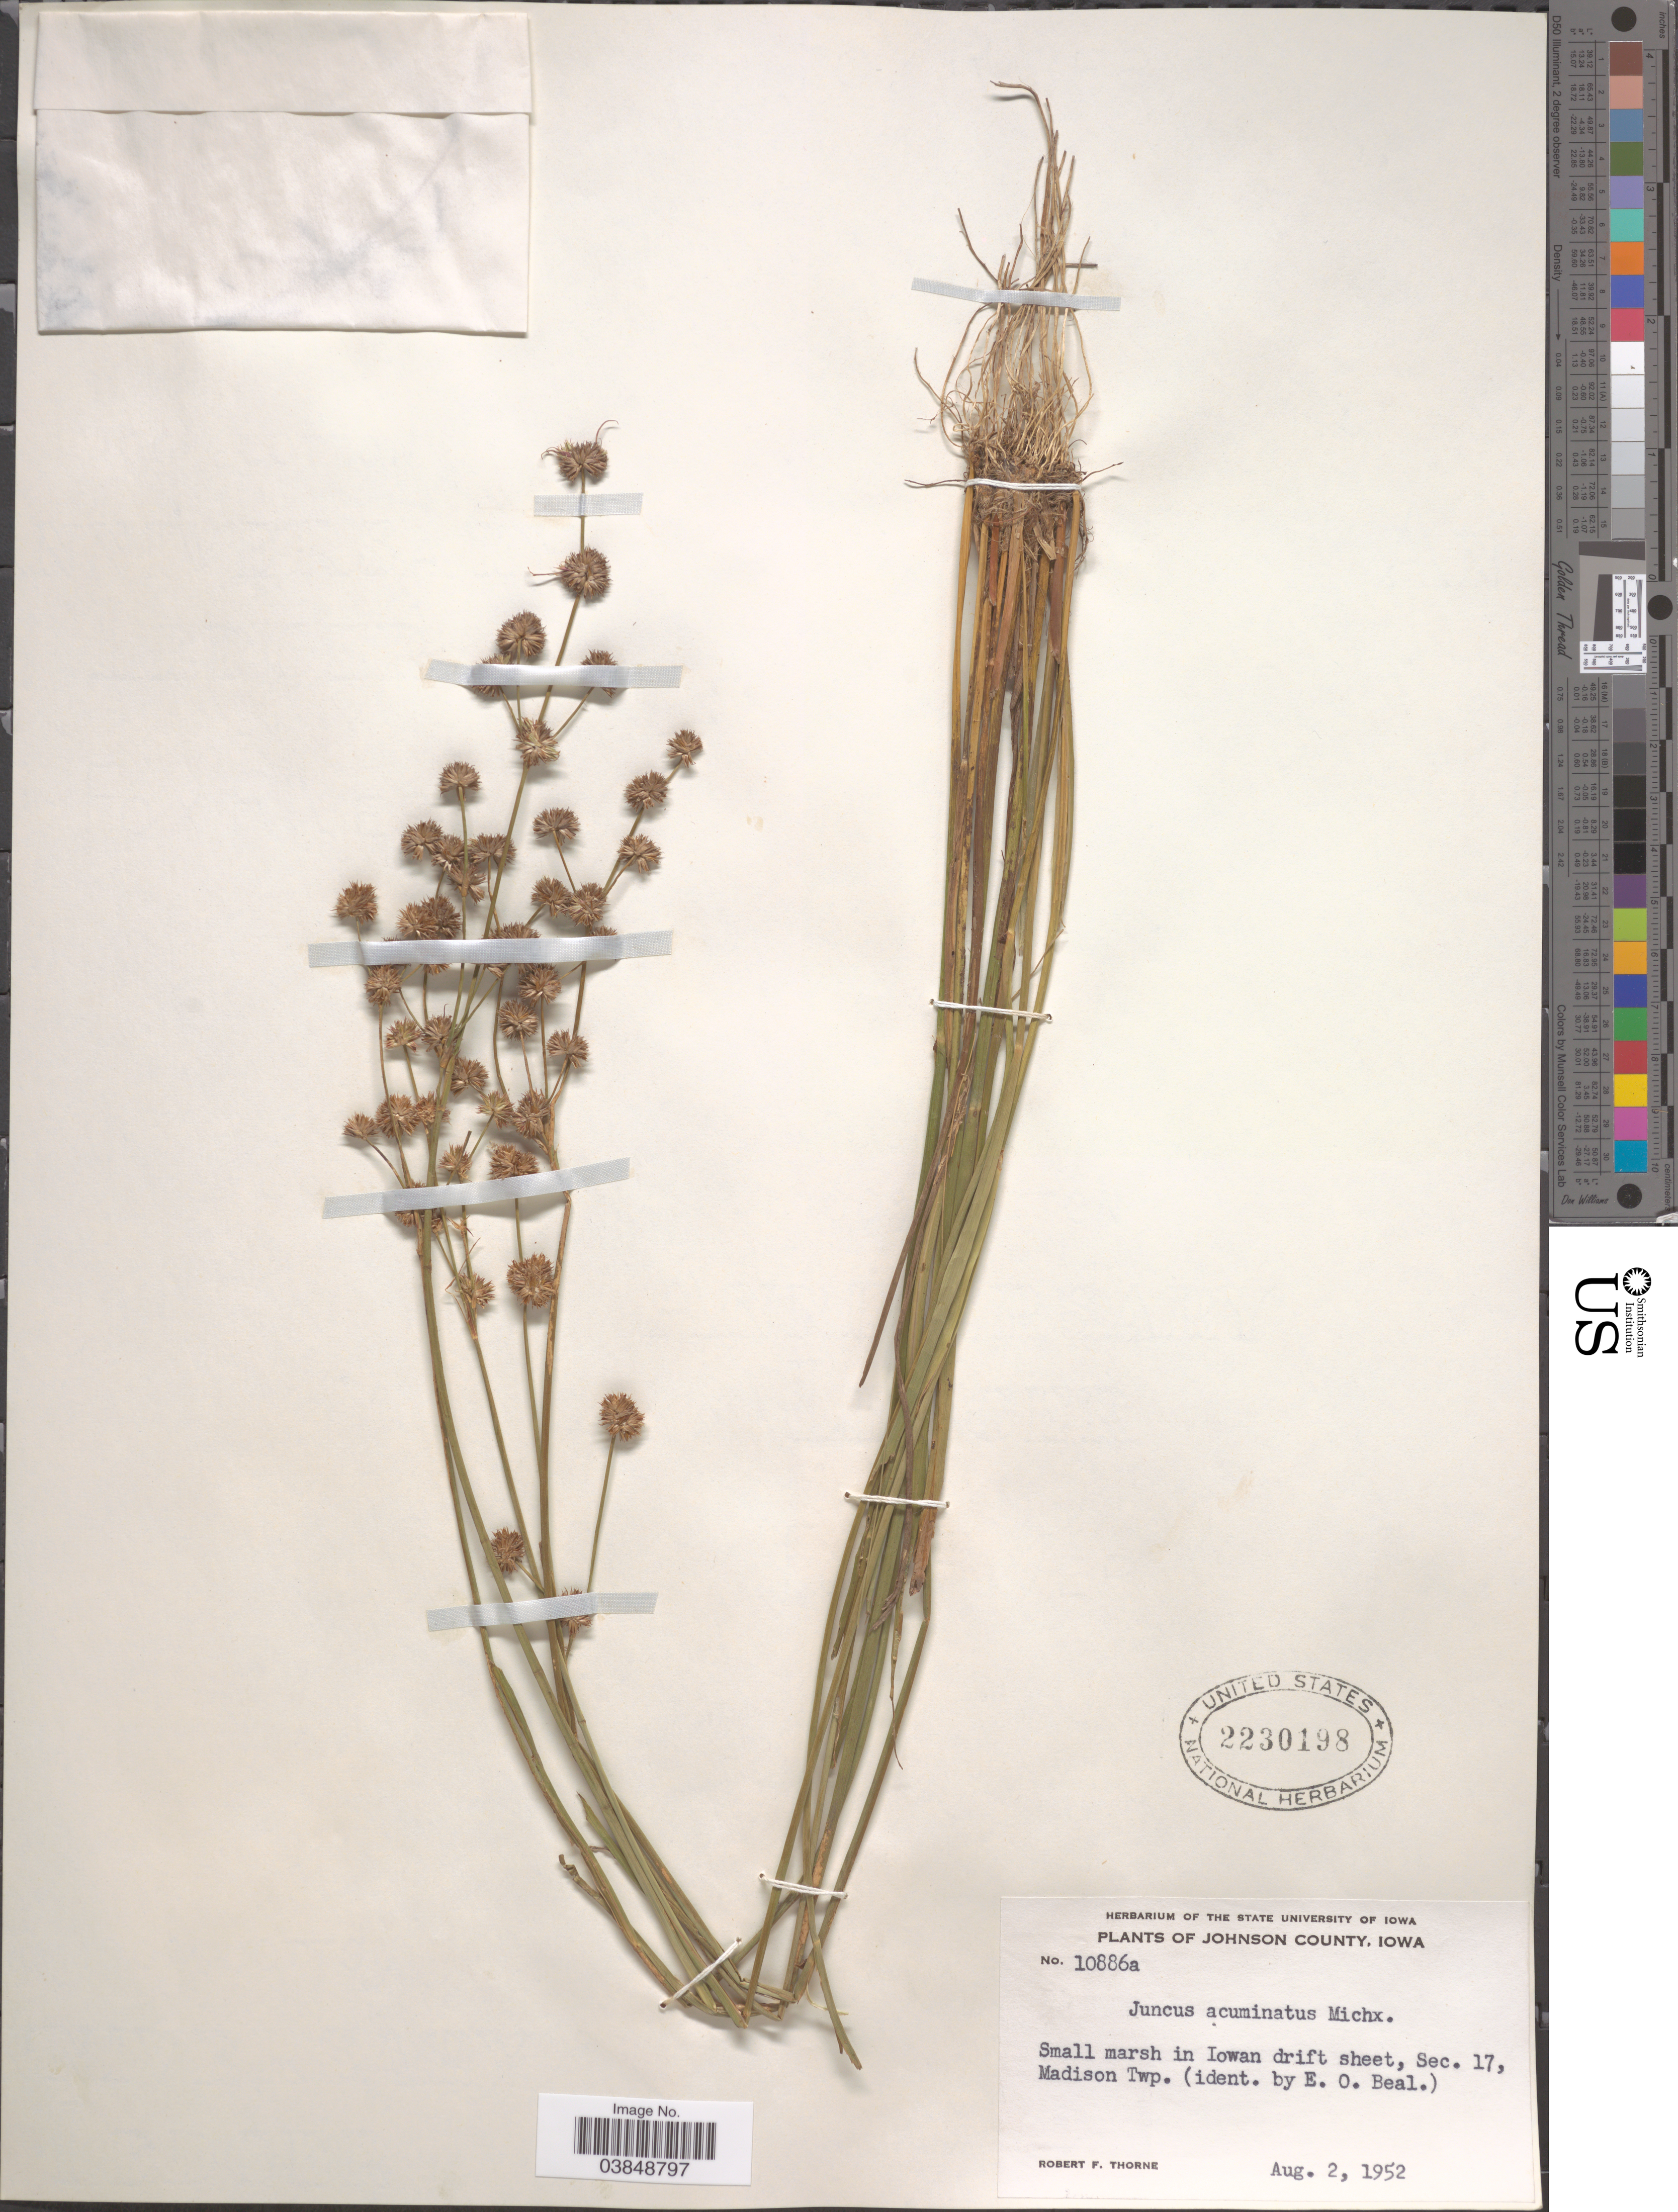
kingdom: Plantae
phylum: Tracheophyta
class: Liliopsida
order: Poales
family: Juncaceae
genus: Juncus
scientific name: Juncus acuminatus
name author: Michx.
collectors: R. F. Thorne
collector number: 10886a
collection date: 1952-08-02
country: United States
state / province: Iowa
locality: Johnson County. Samll marsh in Iowan drift sheet, Sec. 17, Madison Twp.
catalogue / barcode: US 2230198